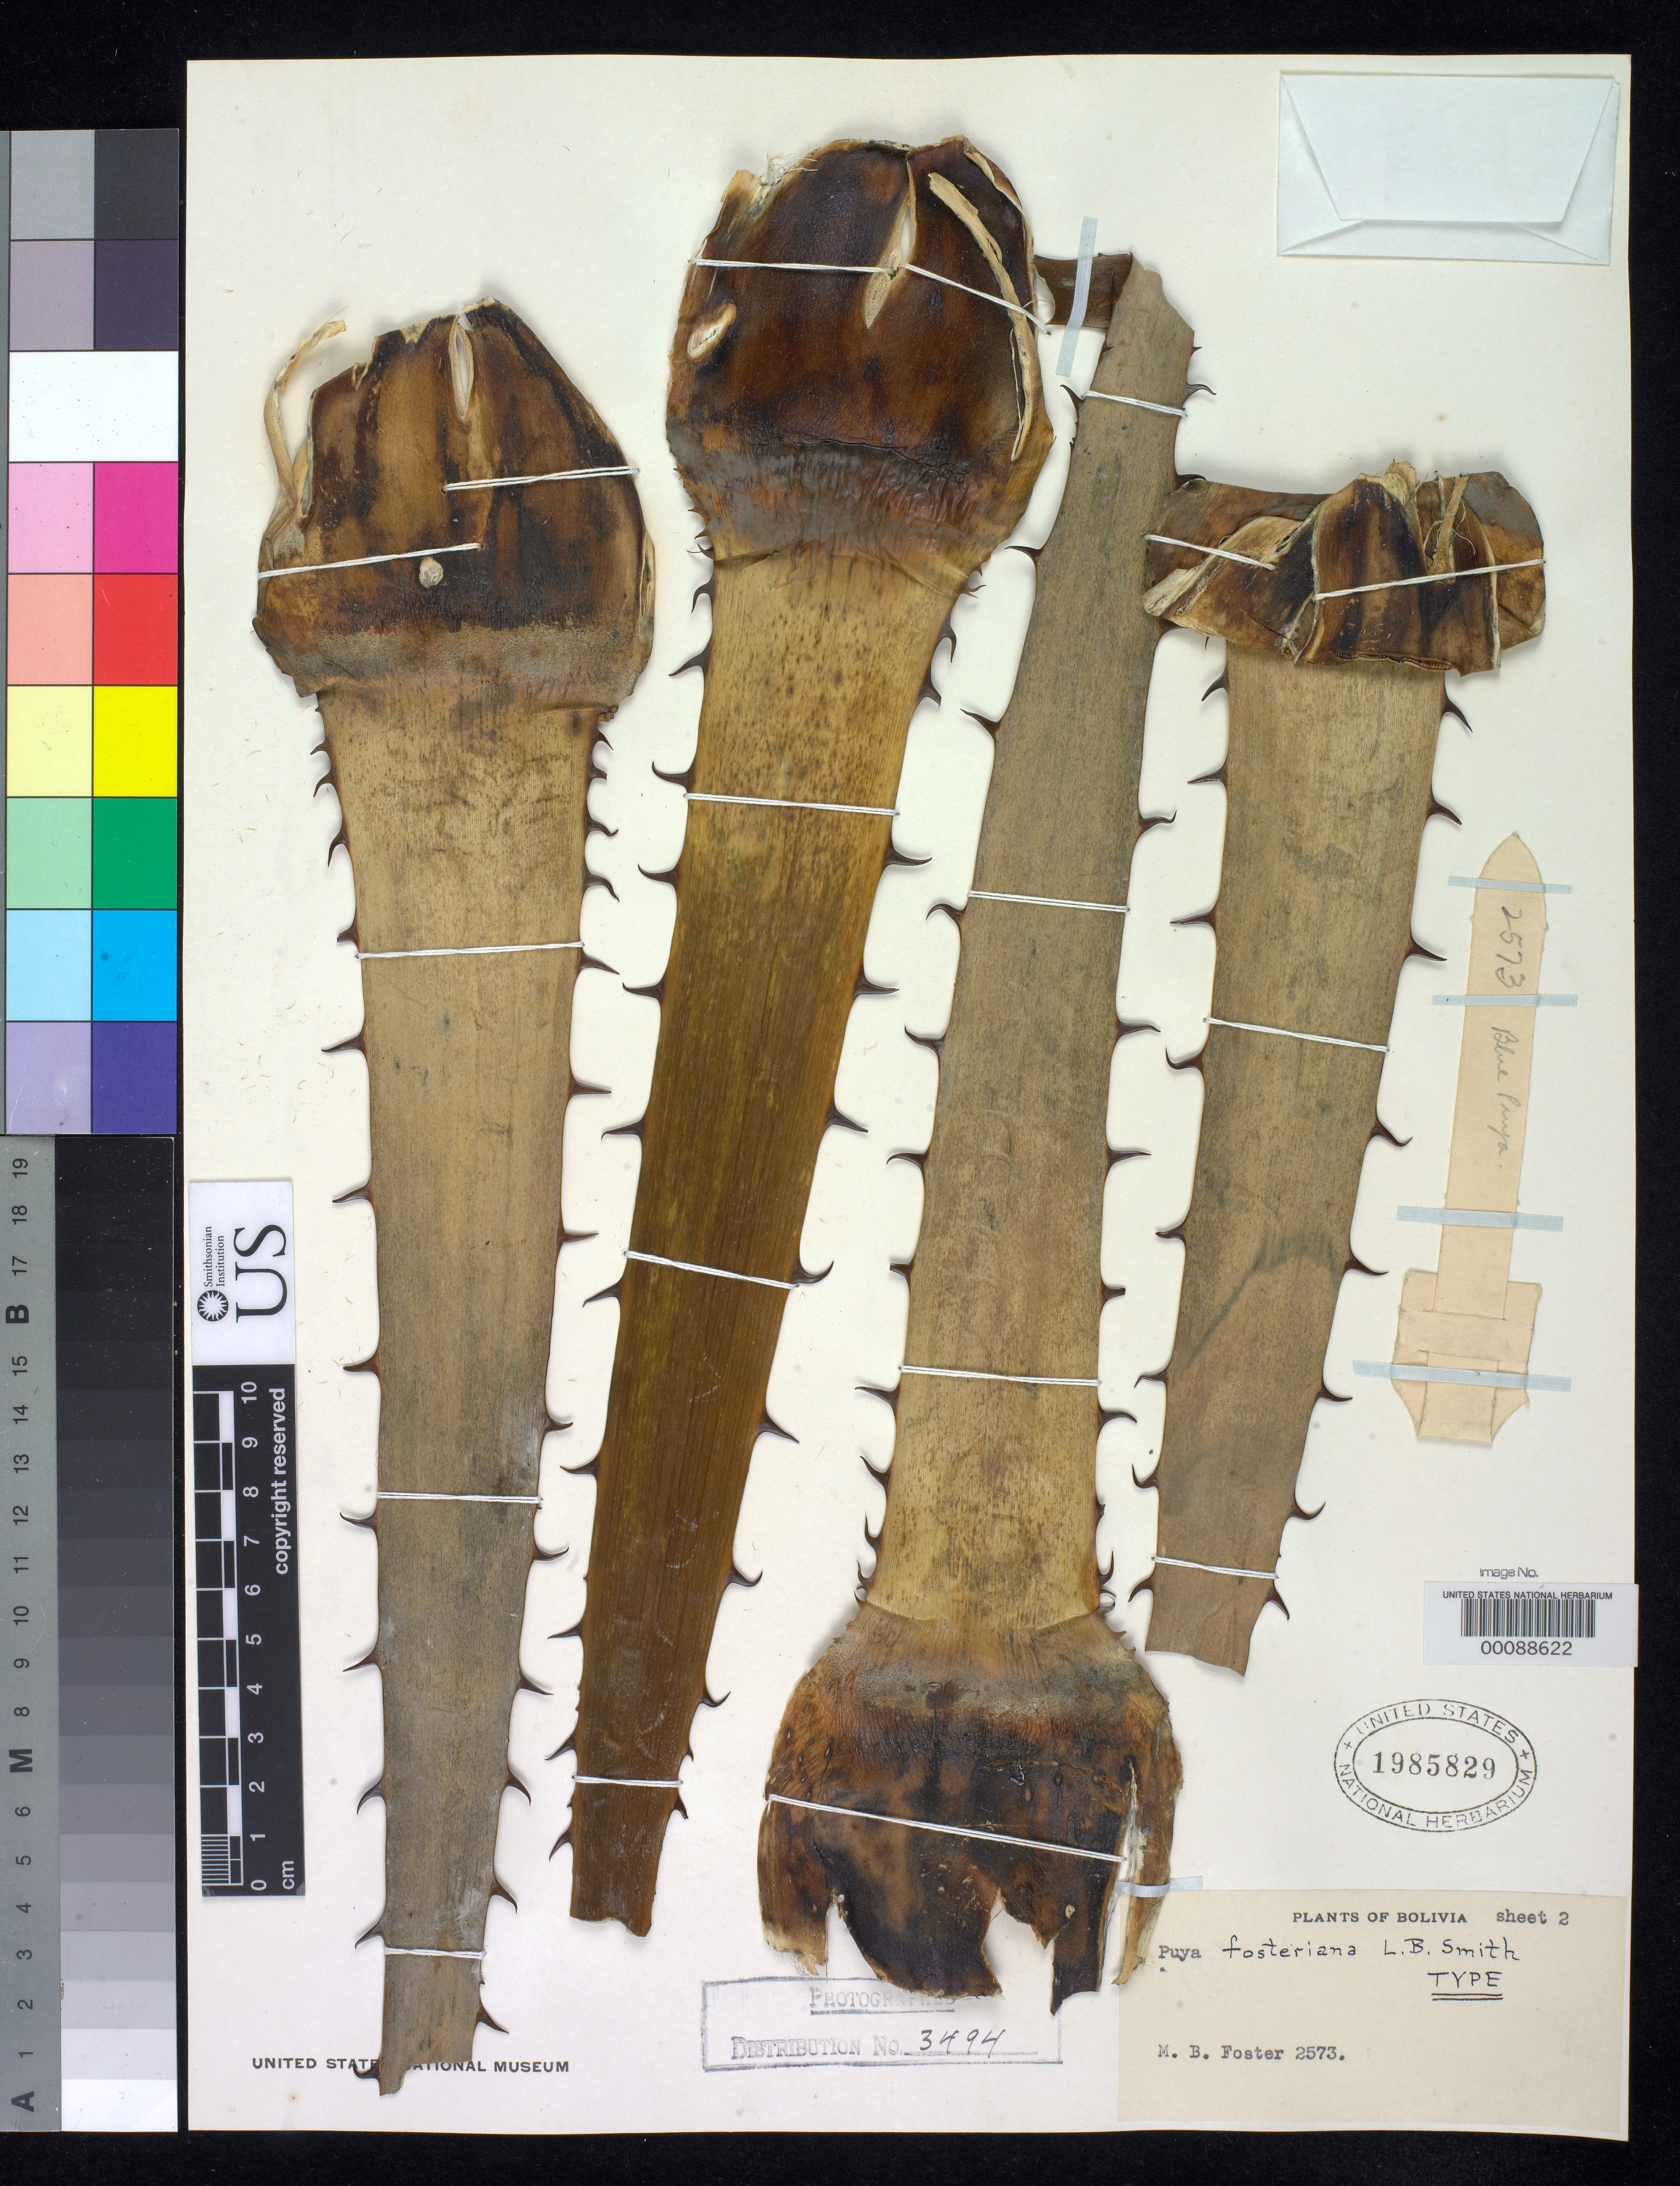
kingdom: Plantae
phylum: Tracheophyta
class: Liliopsida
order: Poales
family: Bromeliaceae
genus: Puya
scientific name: Puya fosteriana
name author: L.B. Sm.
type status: Holotype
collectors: M. B. Foster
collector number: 2573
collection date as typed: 20 Nov 1948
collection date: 1948-11-20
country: Bolivia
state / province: La Paz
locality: La Rinconada, ca. 75 km E of La Paz.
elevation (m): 4400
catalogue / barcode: US 1985829